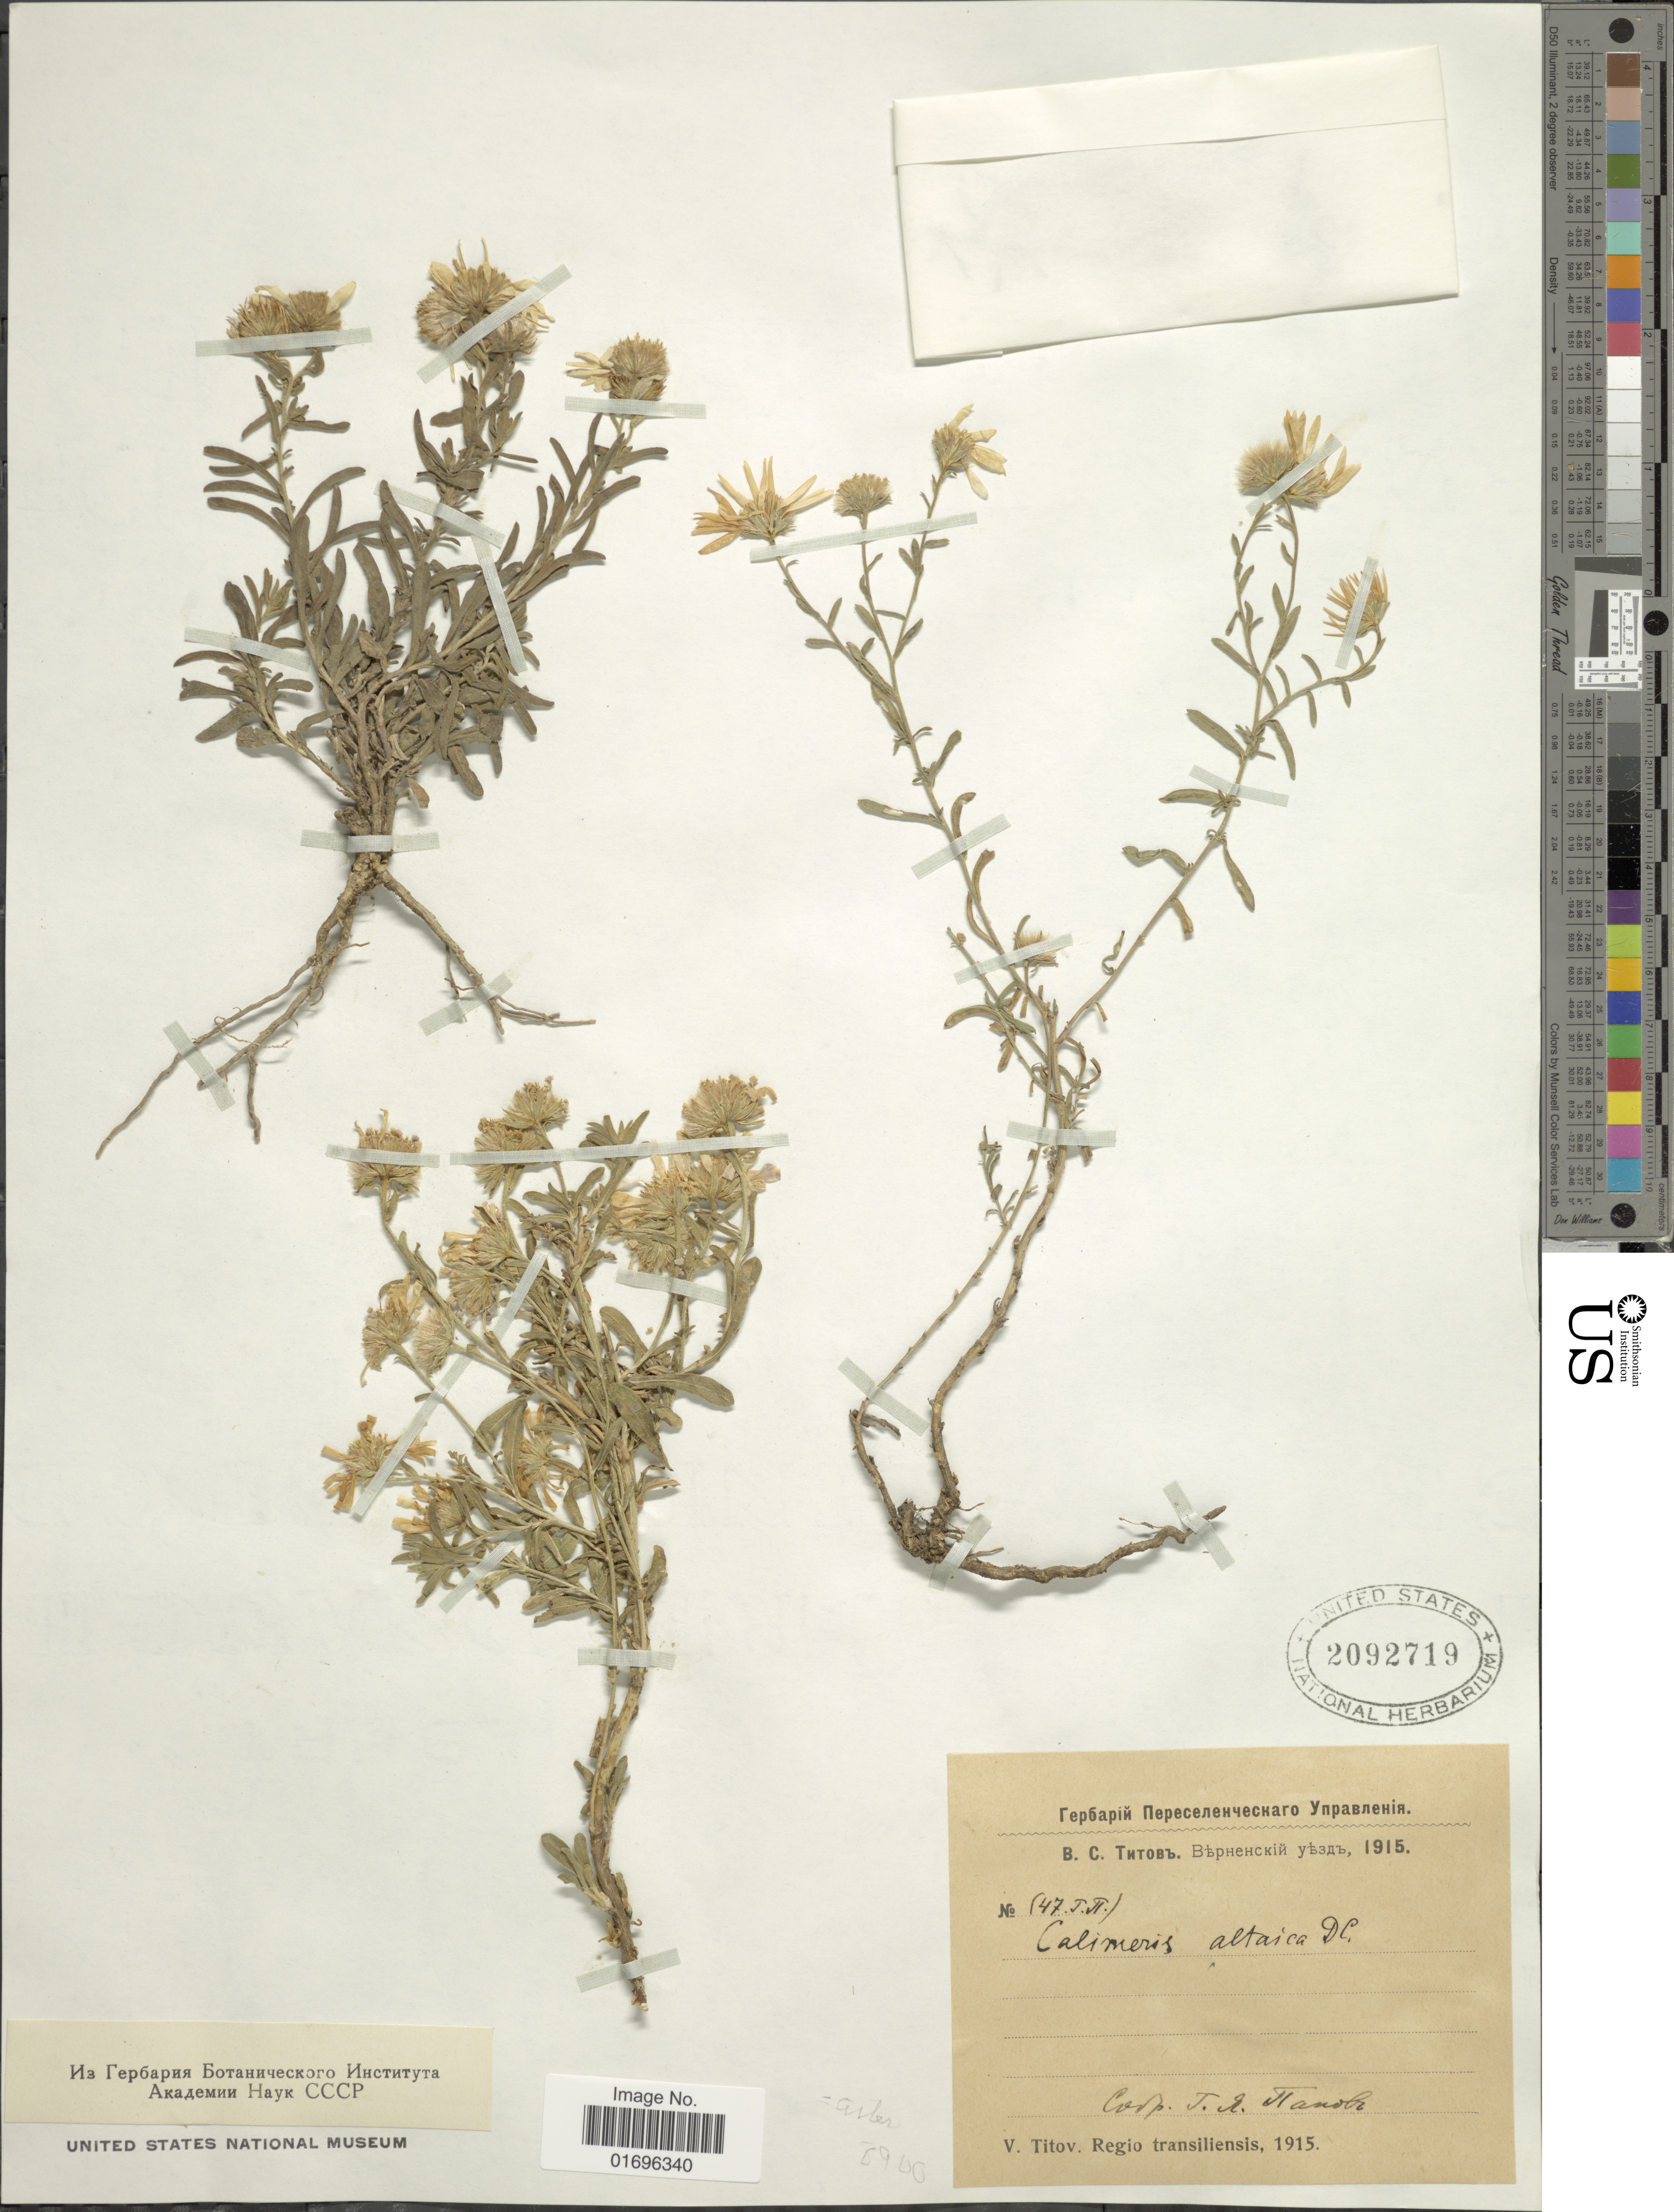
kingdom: Plantae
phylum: Tracheophyta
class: Magnoliopsida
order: Asterales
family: Asteraceae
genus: Aster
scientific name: Aster altaicus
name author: Willd.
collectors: V. Titov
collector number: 47.I.II.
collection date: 1915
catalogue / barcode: US 2092719